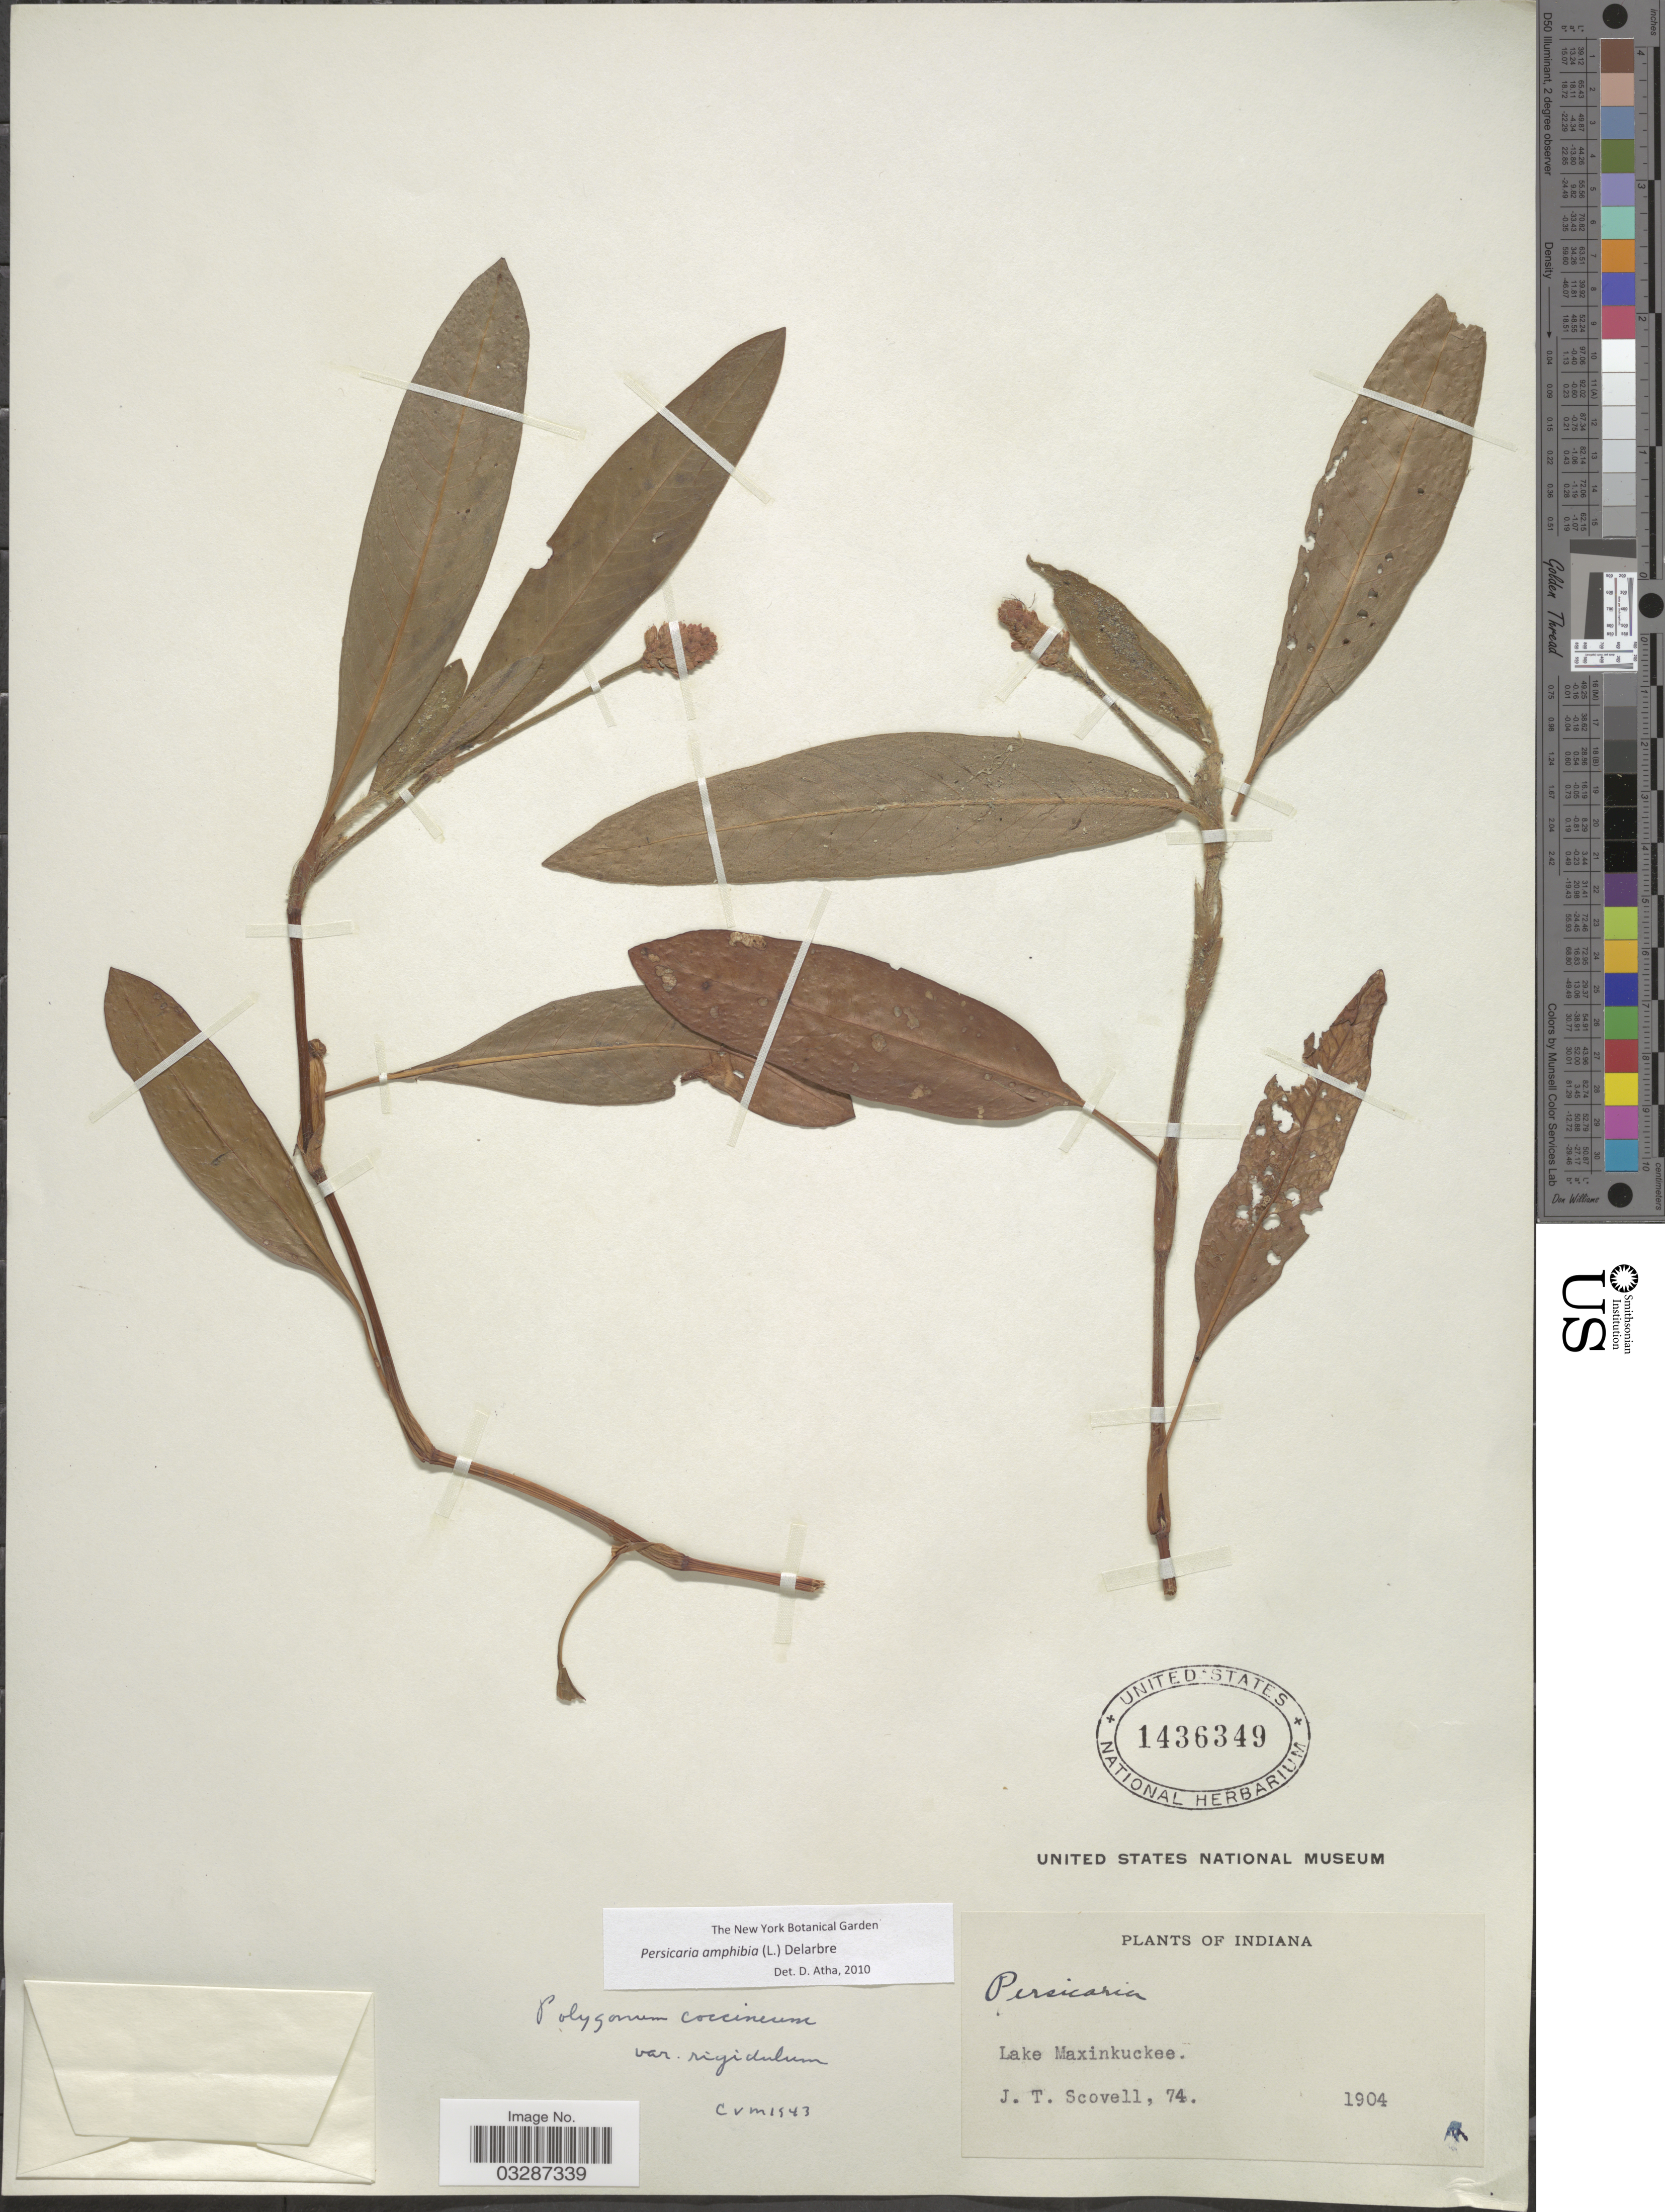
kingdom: Plantae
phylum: Tracheophyta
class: Magnoliopsida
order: Caryophyllales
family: Polygonaceae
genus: Persicaria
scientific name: Persicaria amphibia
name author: (L.) Delarbre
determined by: Atha, D. E.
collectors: J. T. Scovell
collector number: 74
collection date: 1904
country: United States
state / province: Indiana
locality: Lake Maxinkuckee.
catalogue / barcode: US 1436349